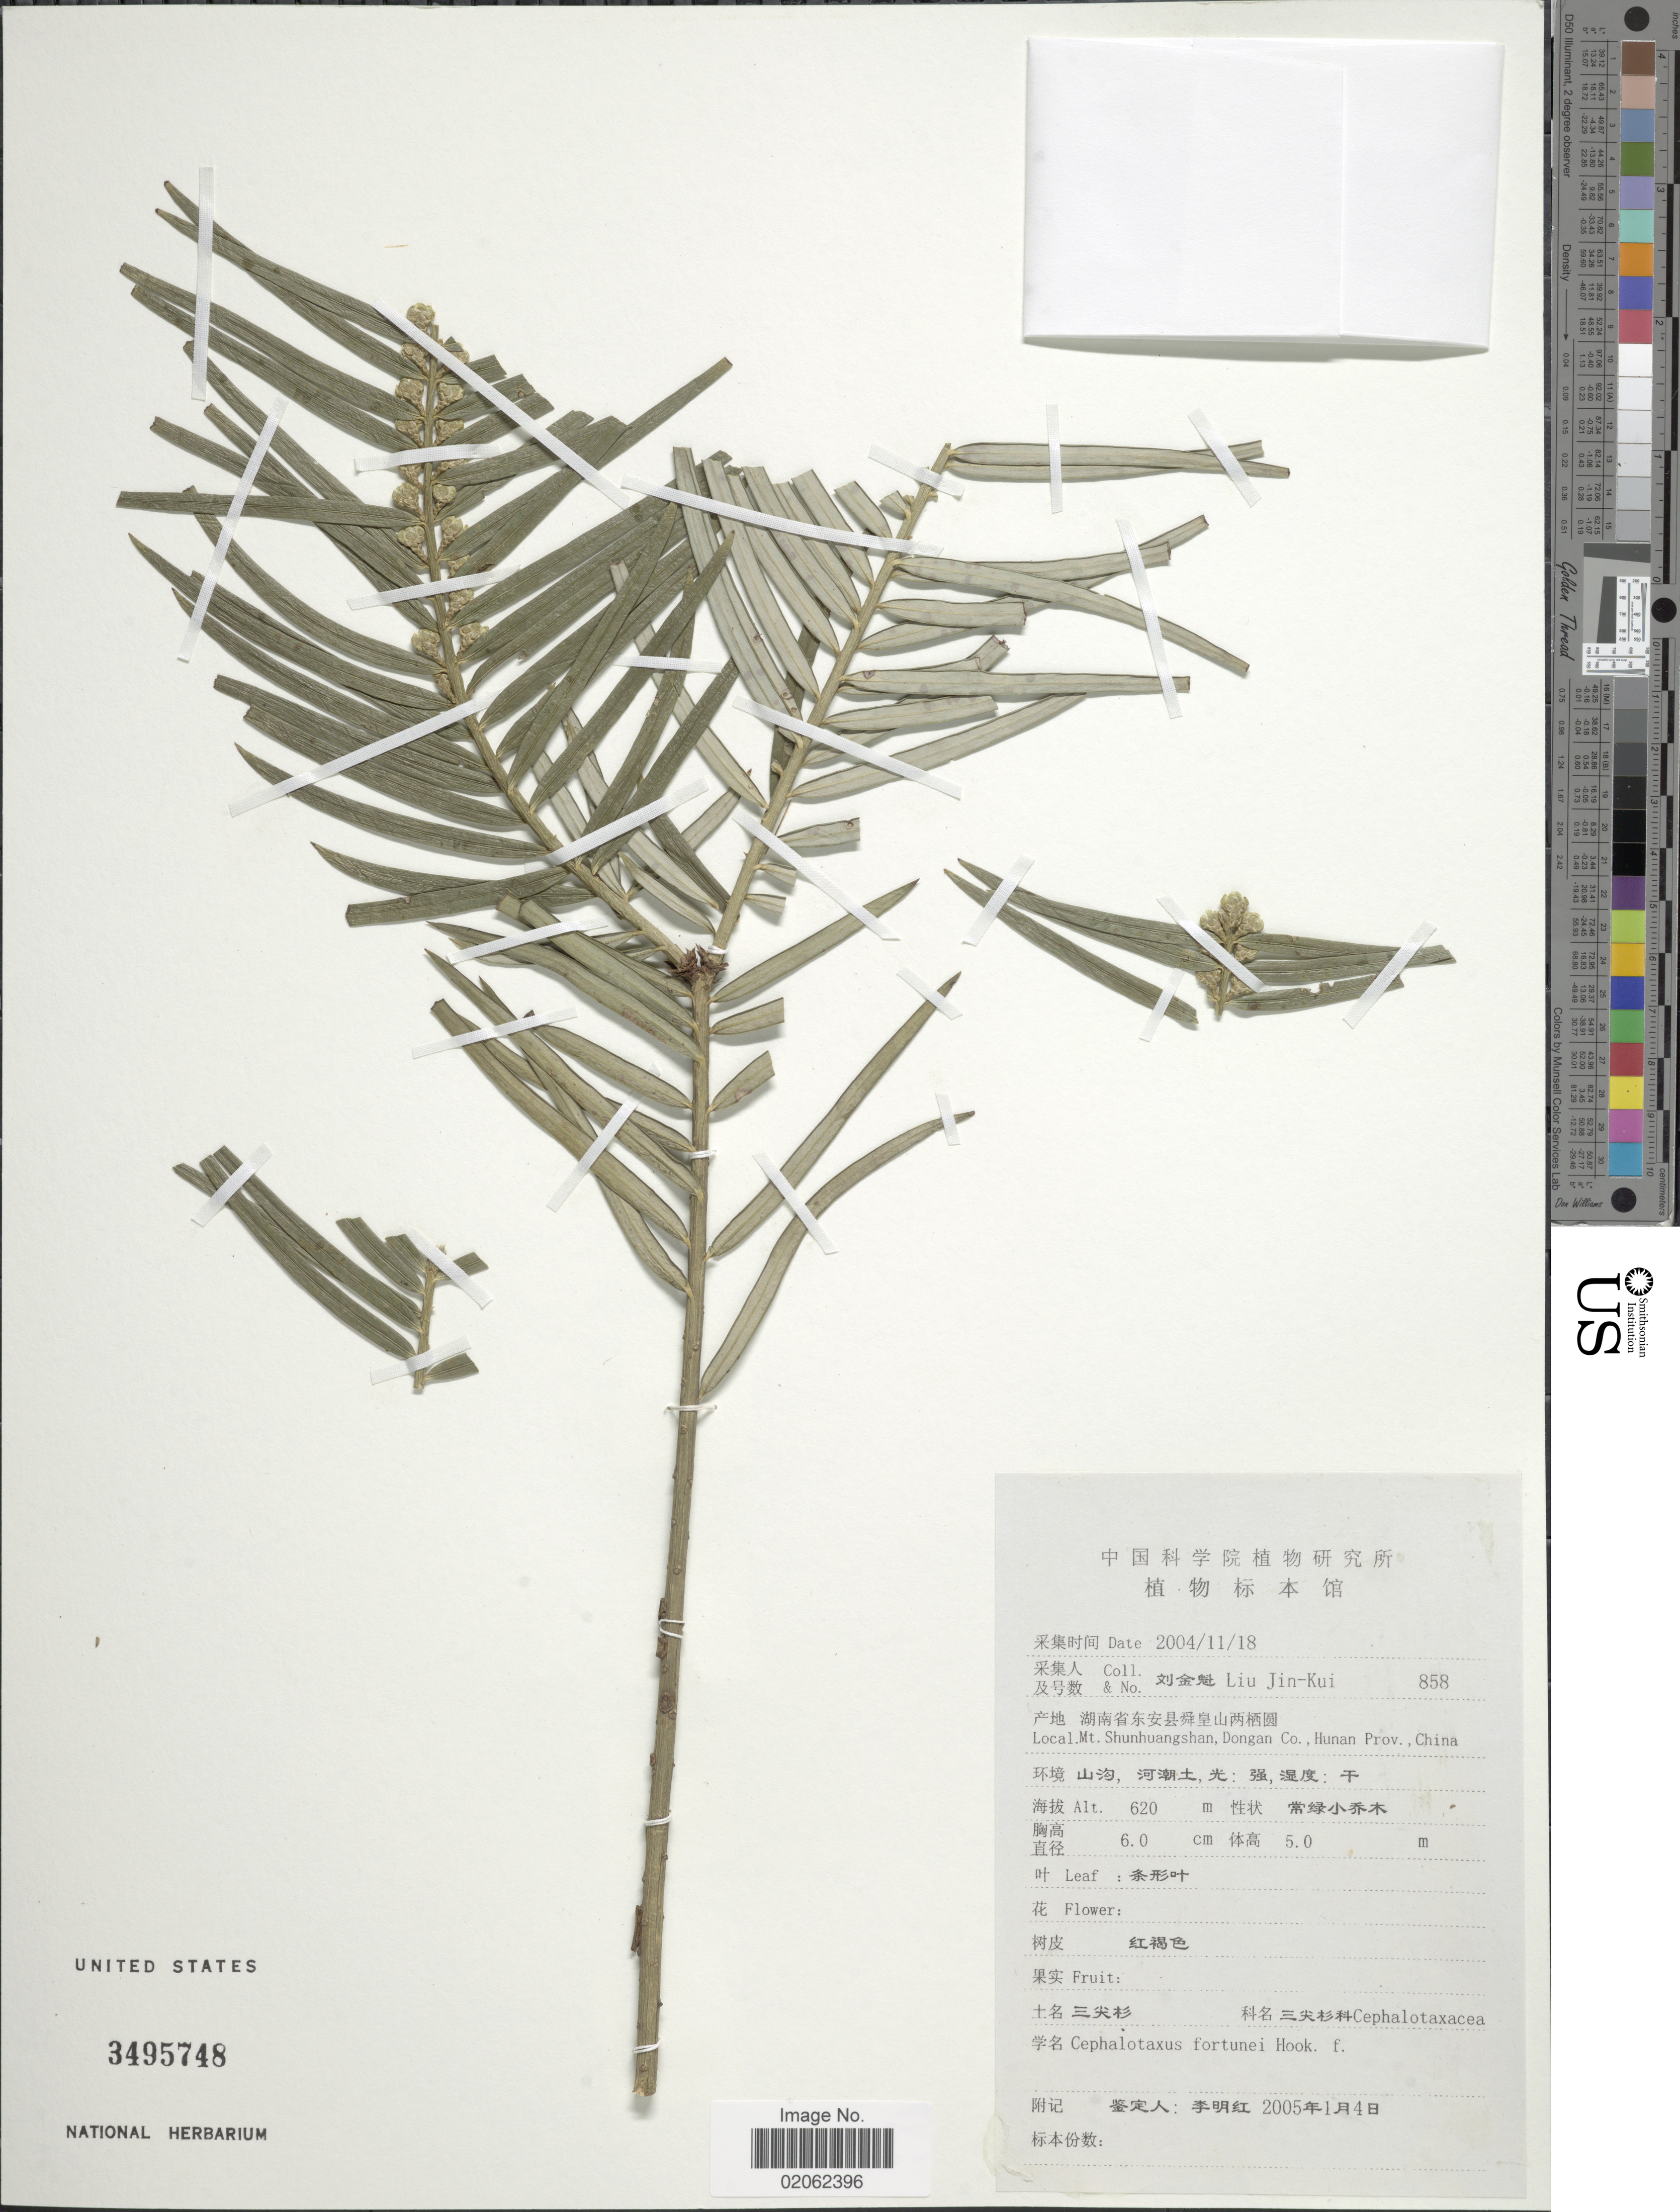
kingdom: Plantae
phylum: Tracheophyta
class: Pinopsida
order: Pinales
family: Cephalotaxaceae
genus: Cephalotaxus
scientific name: Cephalotaxus fortunei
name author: Hook.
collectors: Liu Jin-Kui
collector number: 858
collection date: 2004-11-18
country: China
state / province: Hunan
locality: Mt Shunhuangshan, Dongan Co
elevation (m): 620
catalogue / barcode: US 3495748